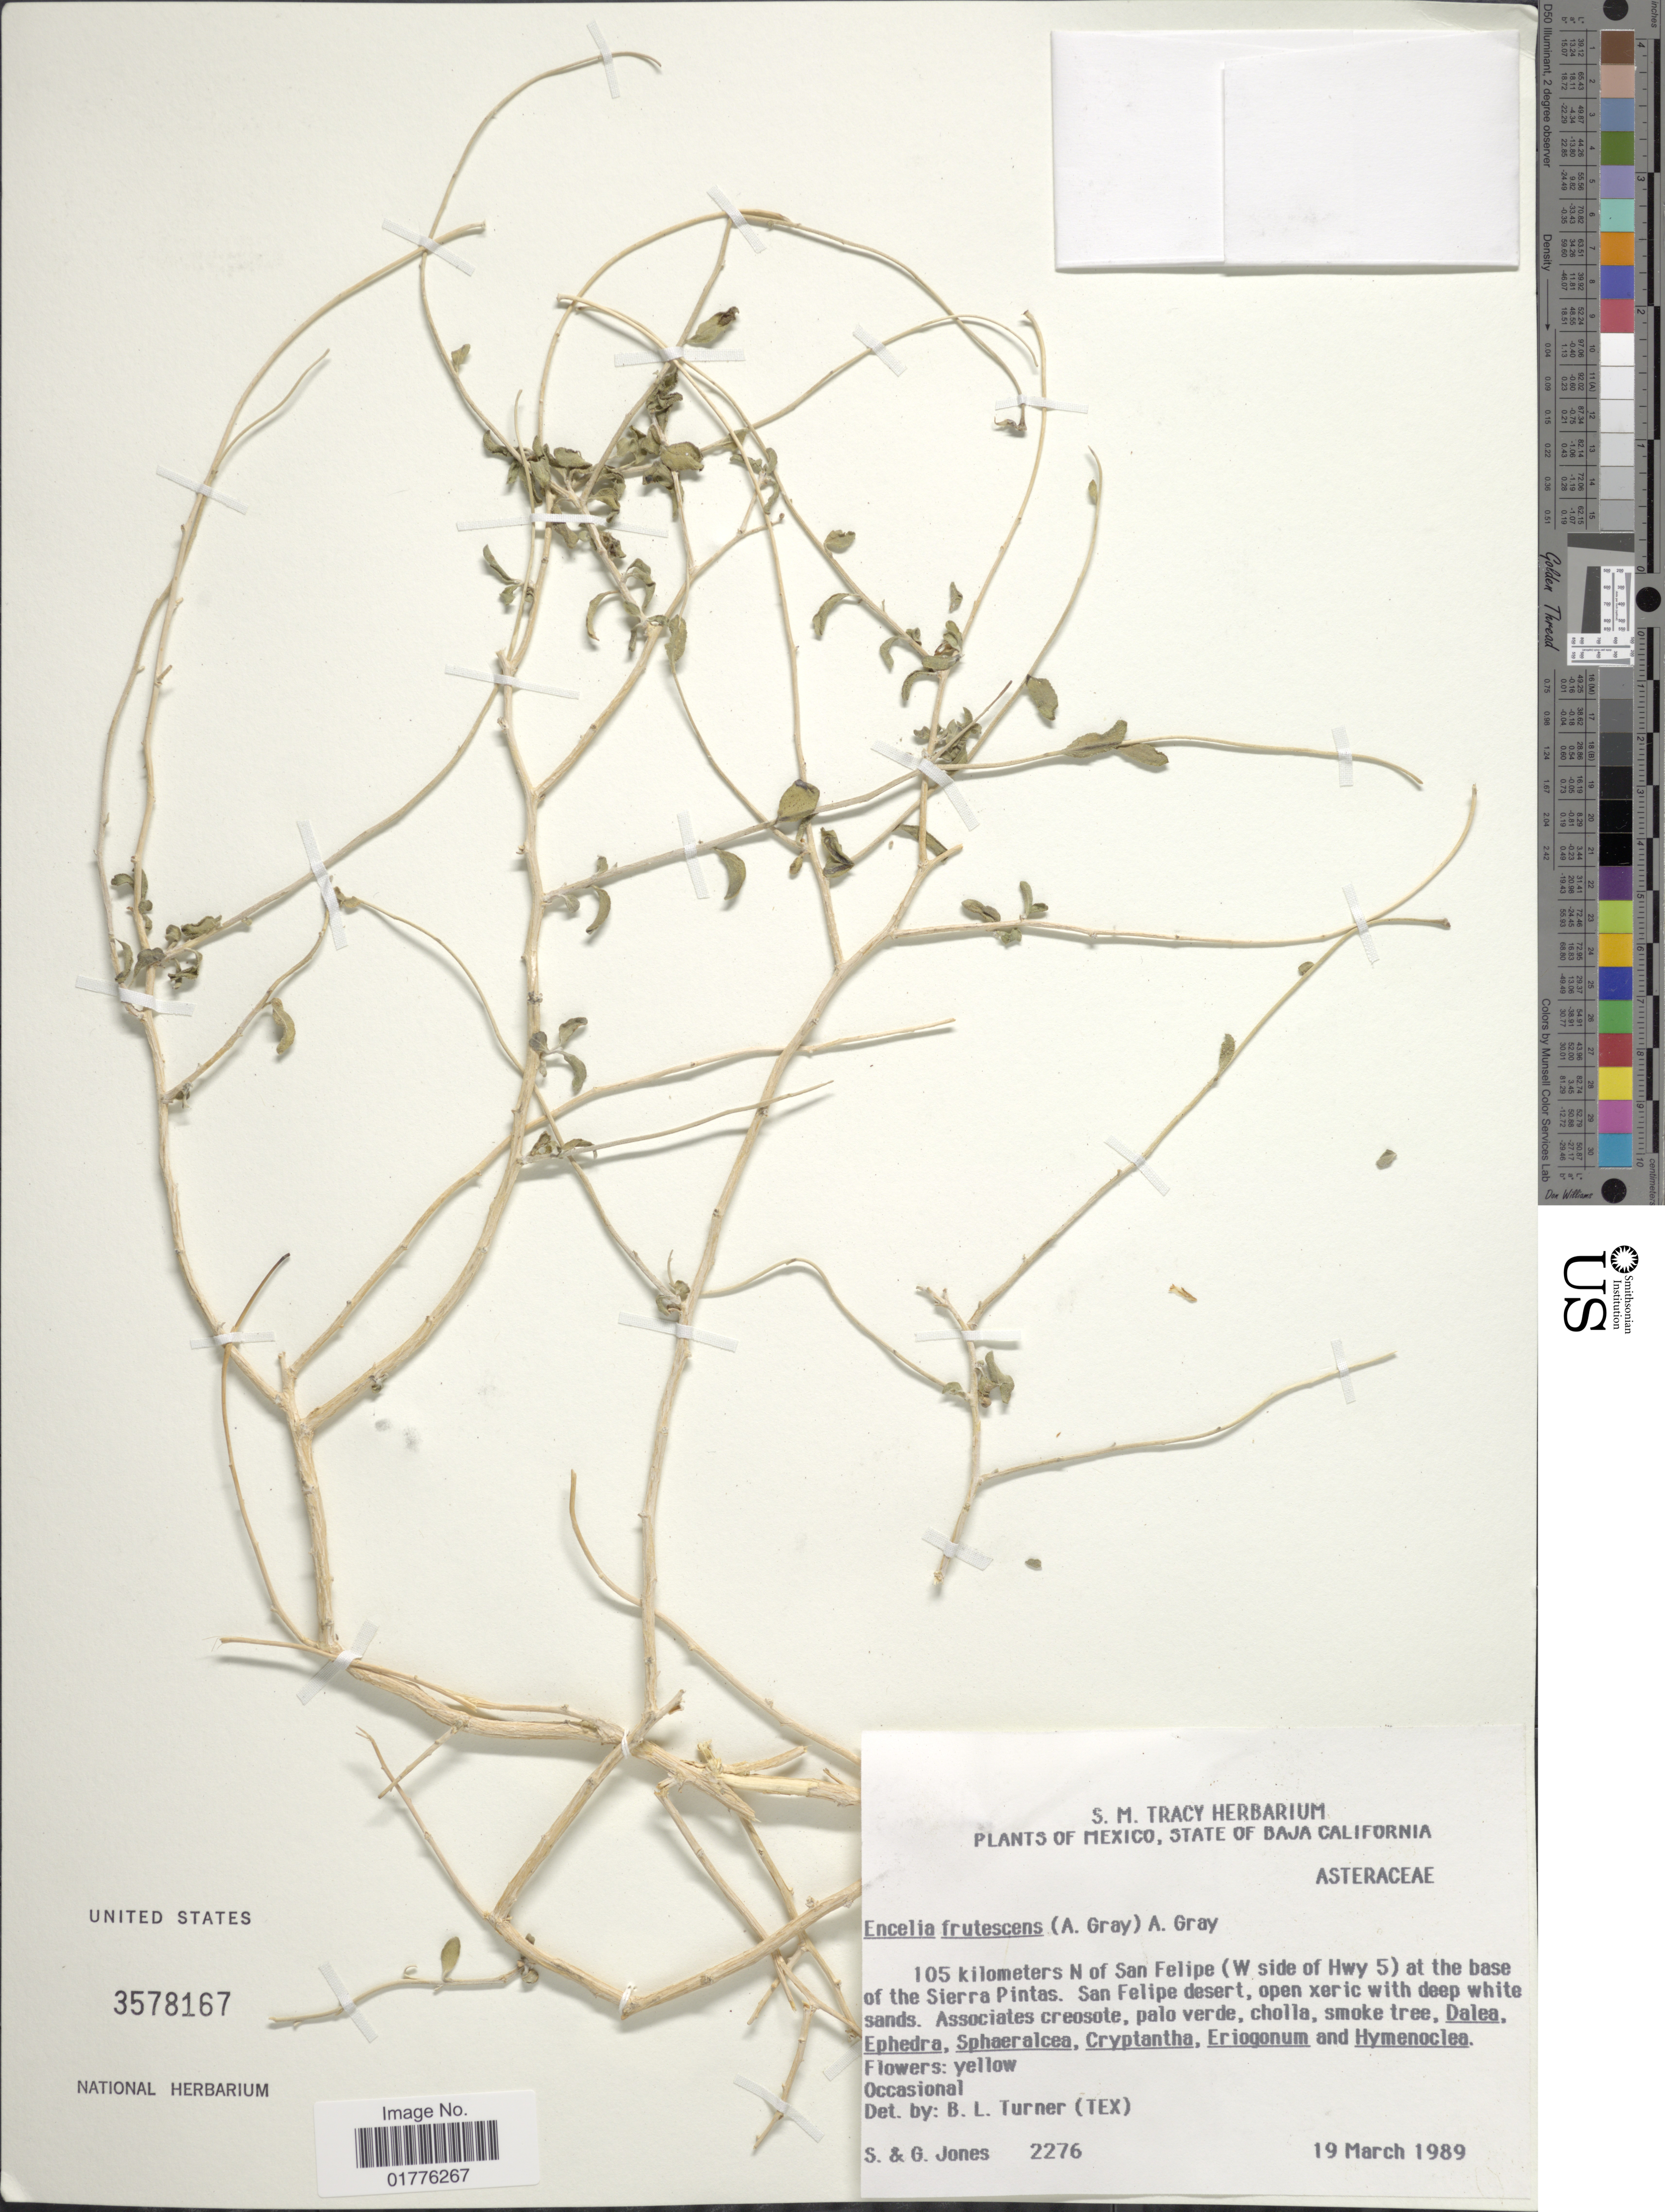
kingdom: Plantae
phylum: Tracheophyta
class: Magnoliopsida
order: Asterales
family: Asteraceae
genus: Encelia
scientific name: Encelia frutescens var. resinosa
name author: M.E. Jones ex S.F. Blake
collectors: S. Jones & G. Jones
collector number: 2276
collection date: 1989-03-19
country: Mexico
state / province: Baja California Sur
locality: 105 kilometers N of San Felipe (W side of Hwy 5) at the base of the Sierra Pintas, San Felipe desert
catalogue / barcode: US 3578167